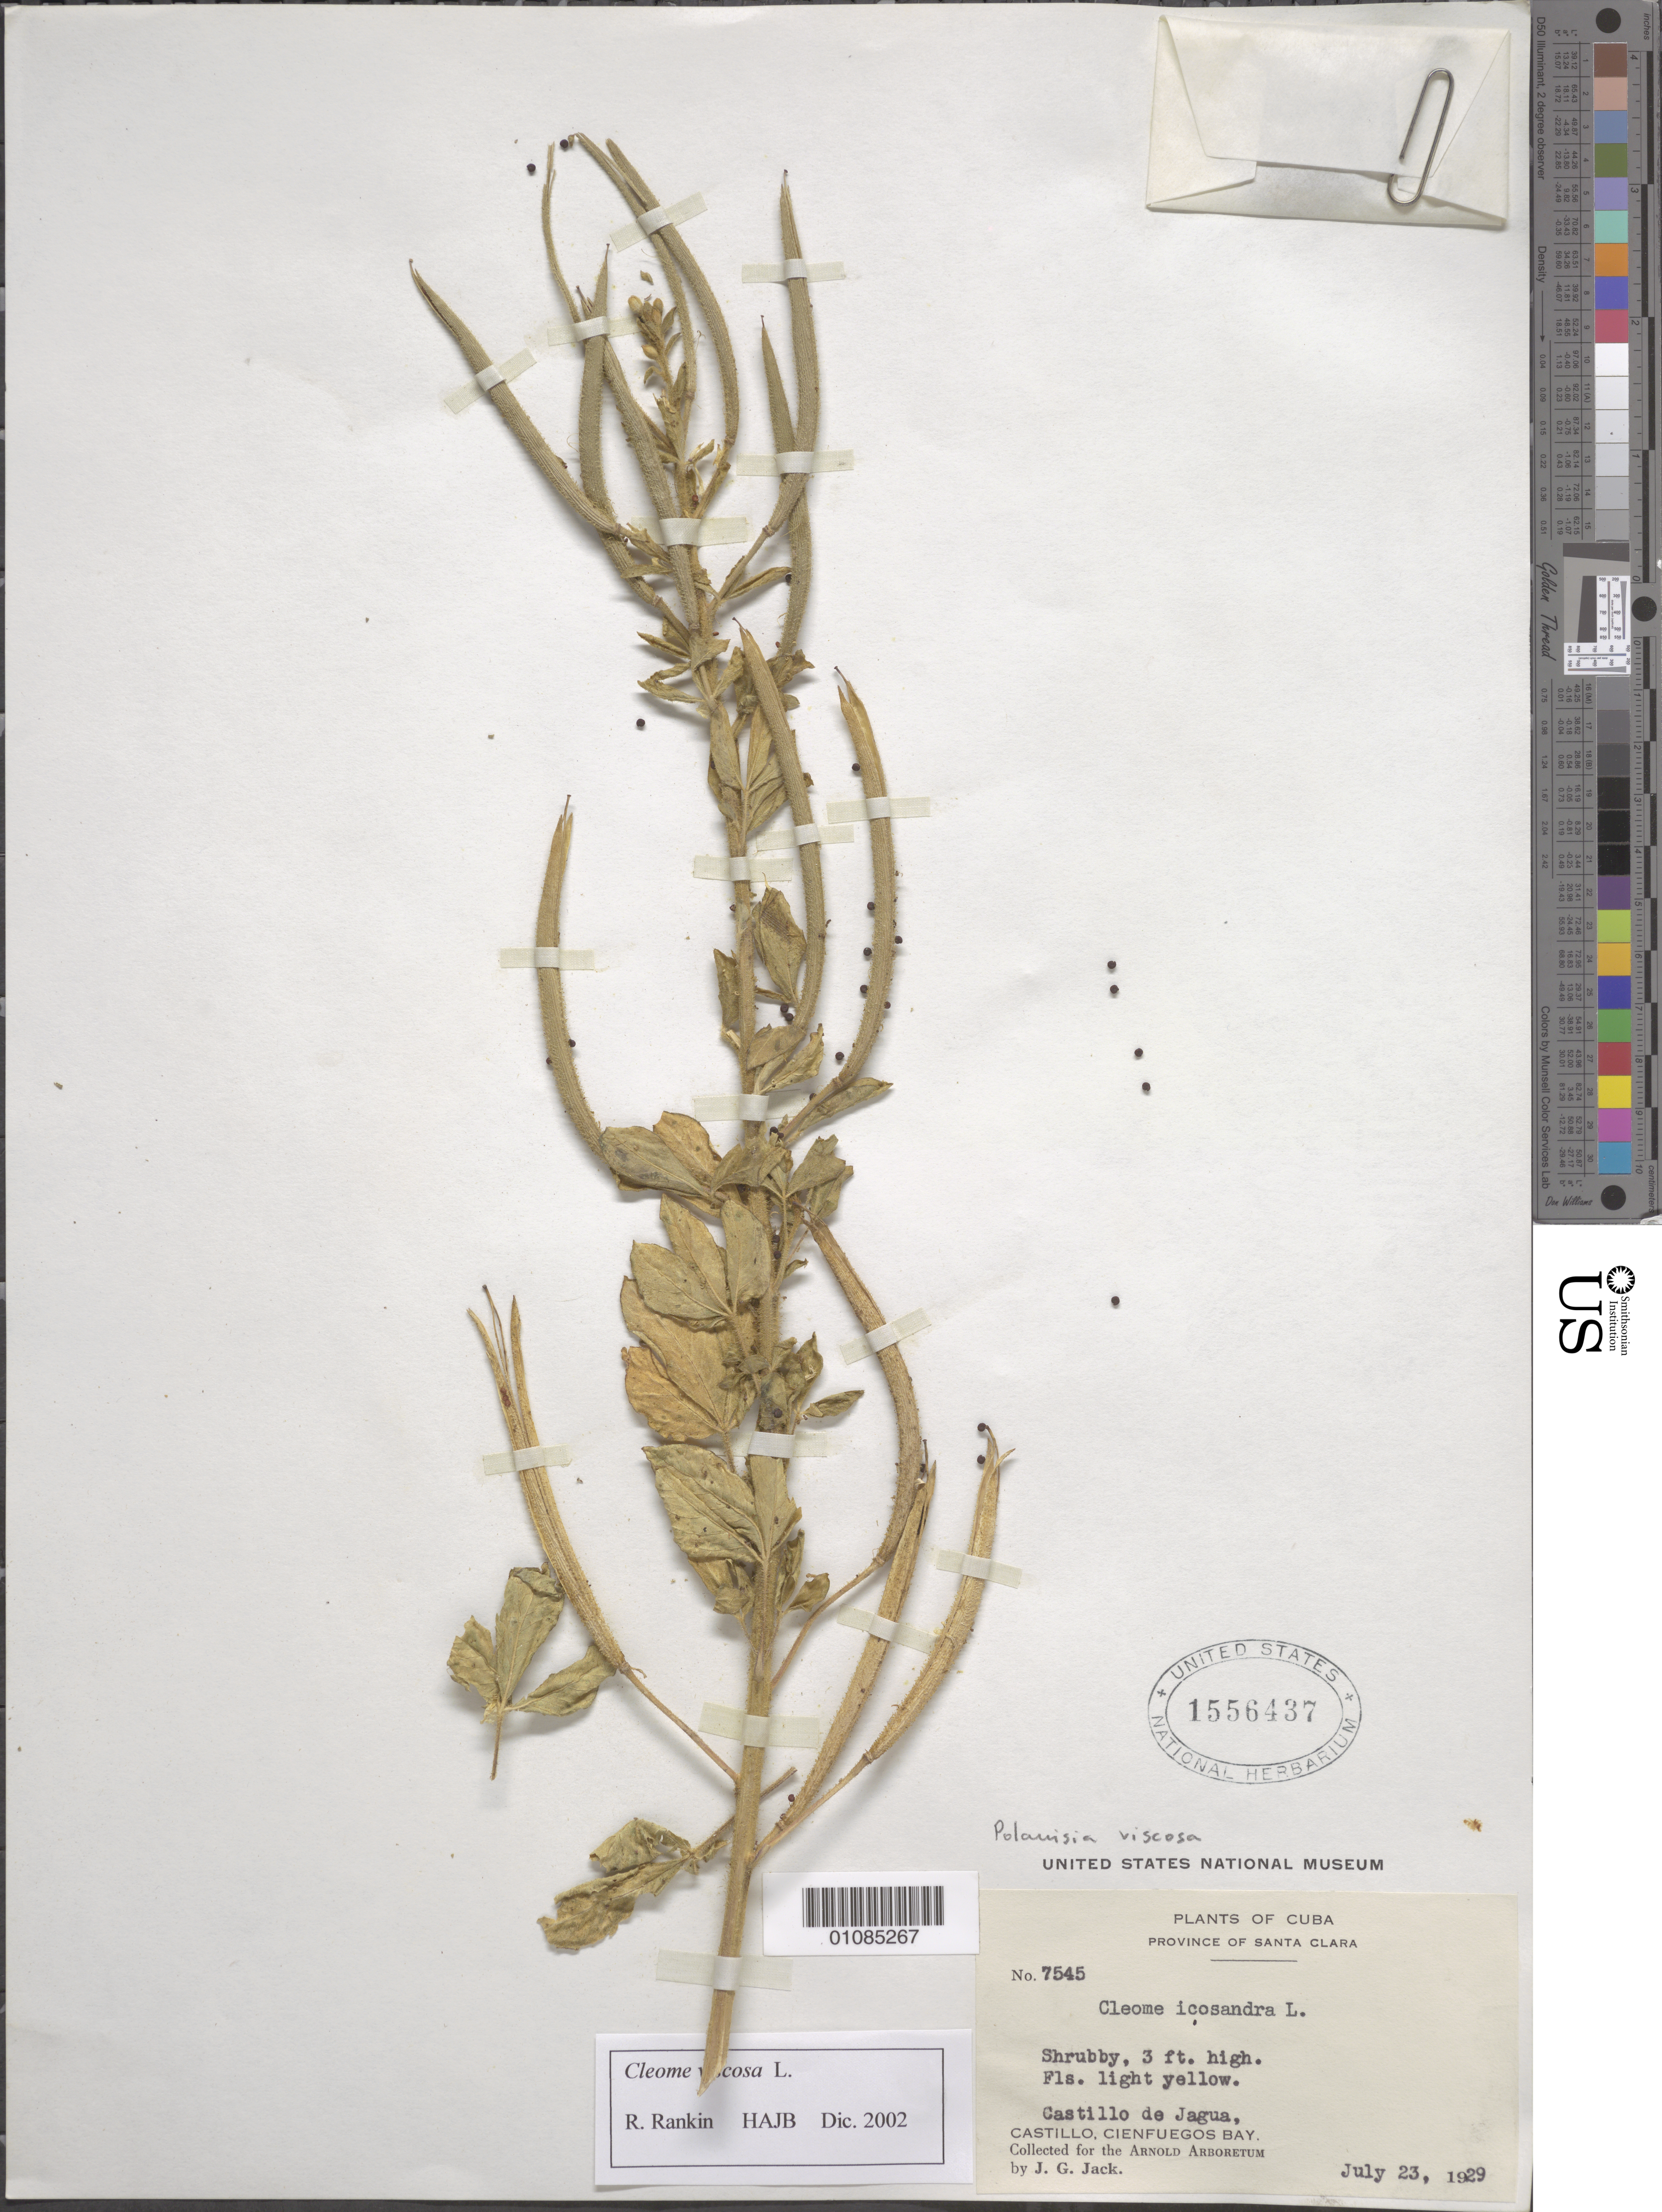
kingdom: Plantae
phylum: Tracheophyta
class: Magnoliopsida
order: Brassicales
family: Cleomaceae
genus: Arivela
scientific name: Arivela viscosa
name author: (L.) Raf.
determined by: Strong, M. T., (US), Smithsonian Institution - National Museum of Natural History (UNITED STATES)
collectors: J. G. Jack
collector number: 7545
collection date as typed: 23 Jul 1929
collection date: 1929-07-23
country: Cuba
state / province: Cienfuegos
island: Cuba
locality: Province of Santa Clara, Castillo de Jagua, Castillo, Cienfuegos Bay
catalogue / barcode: US 1556437